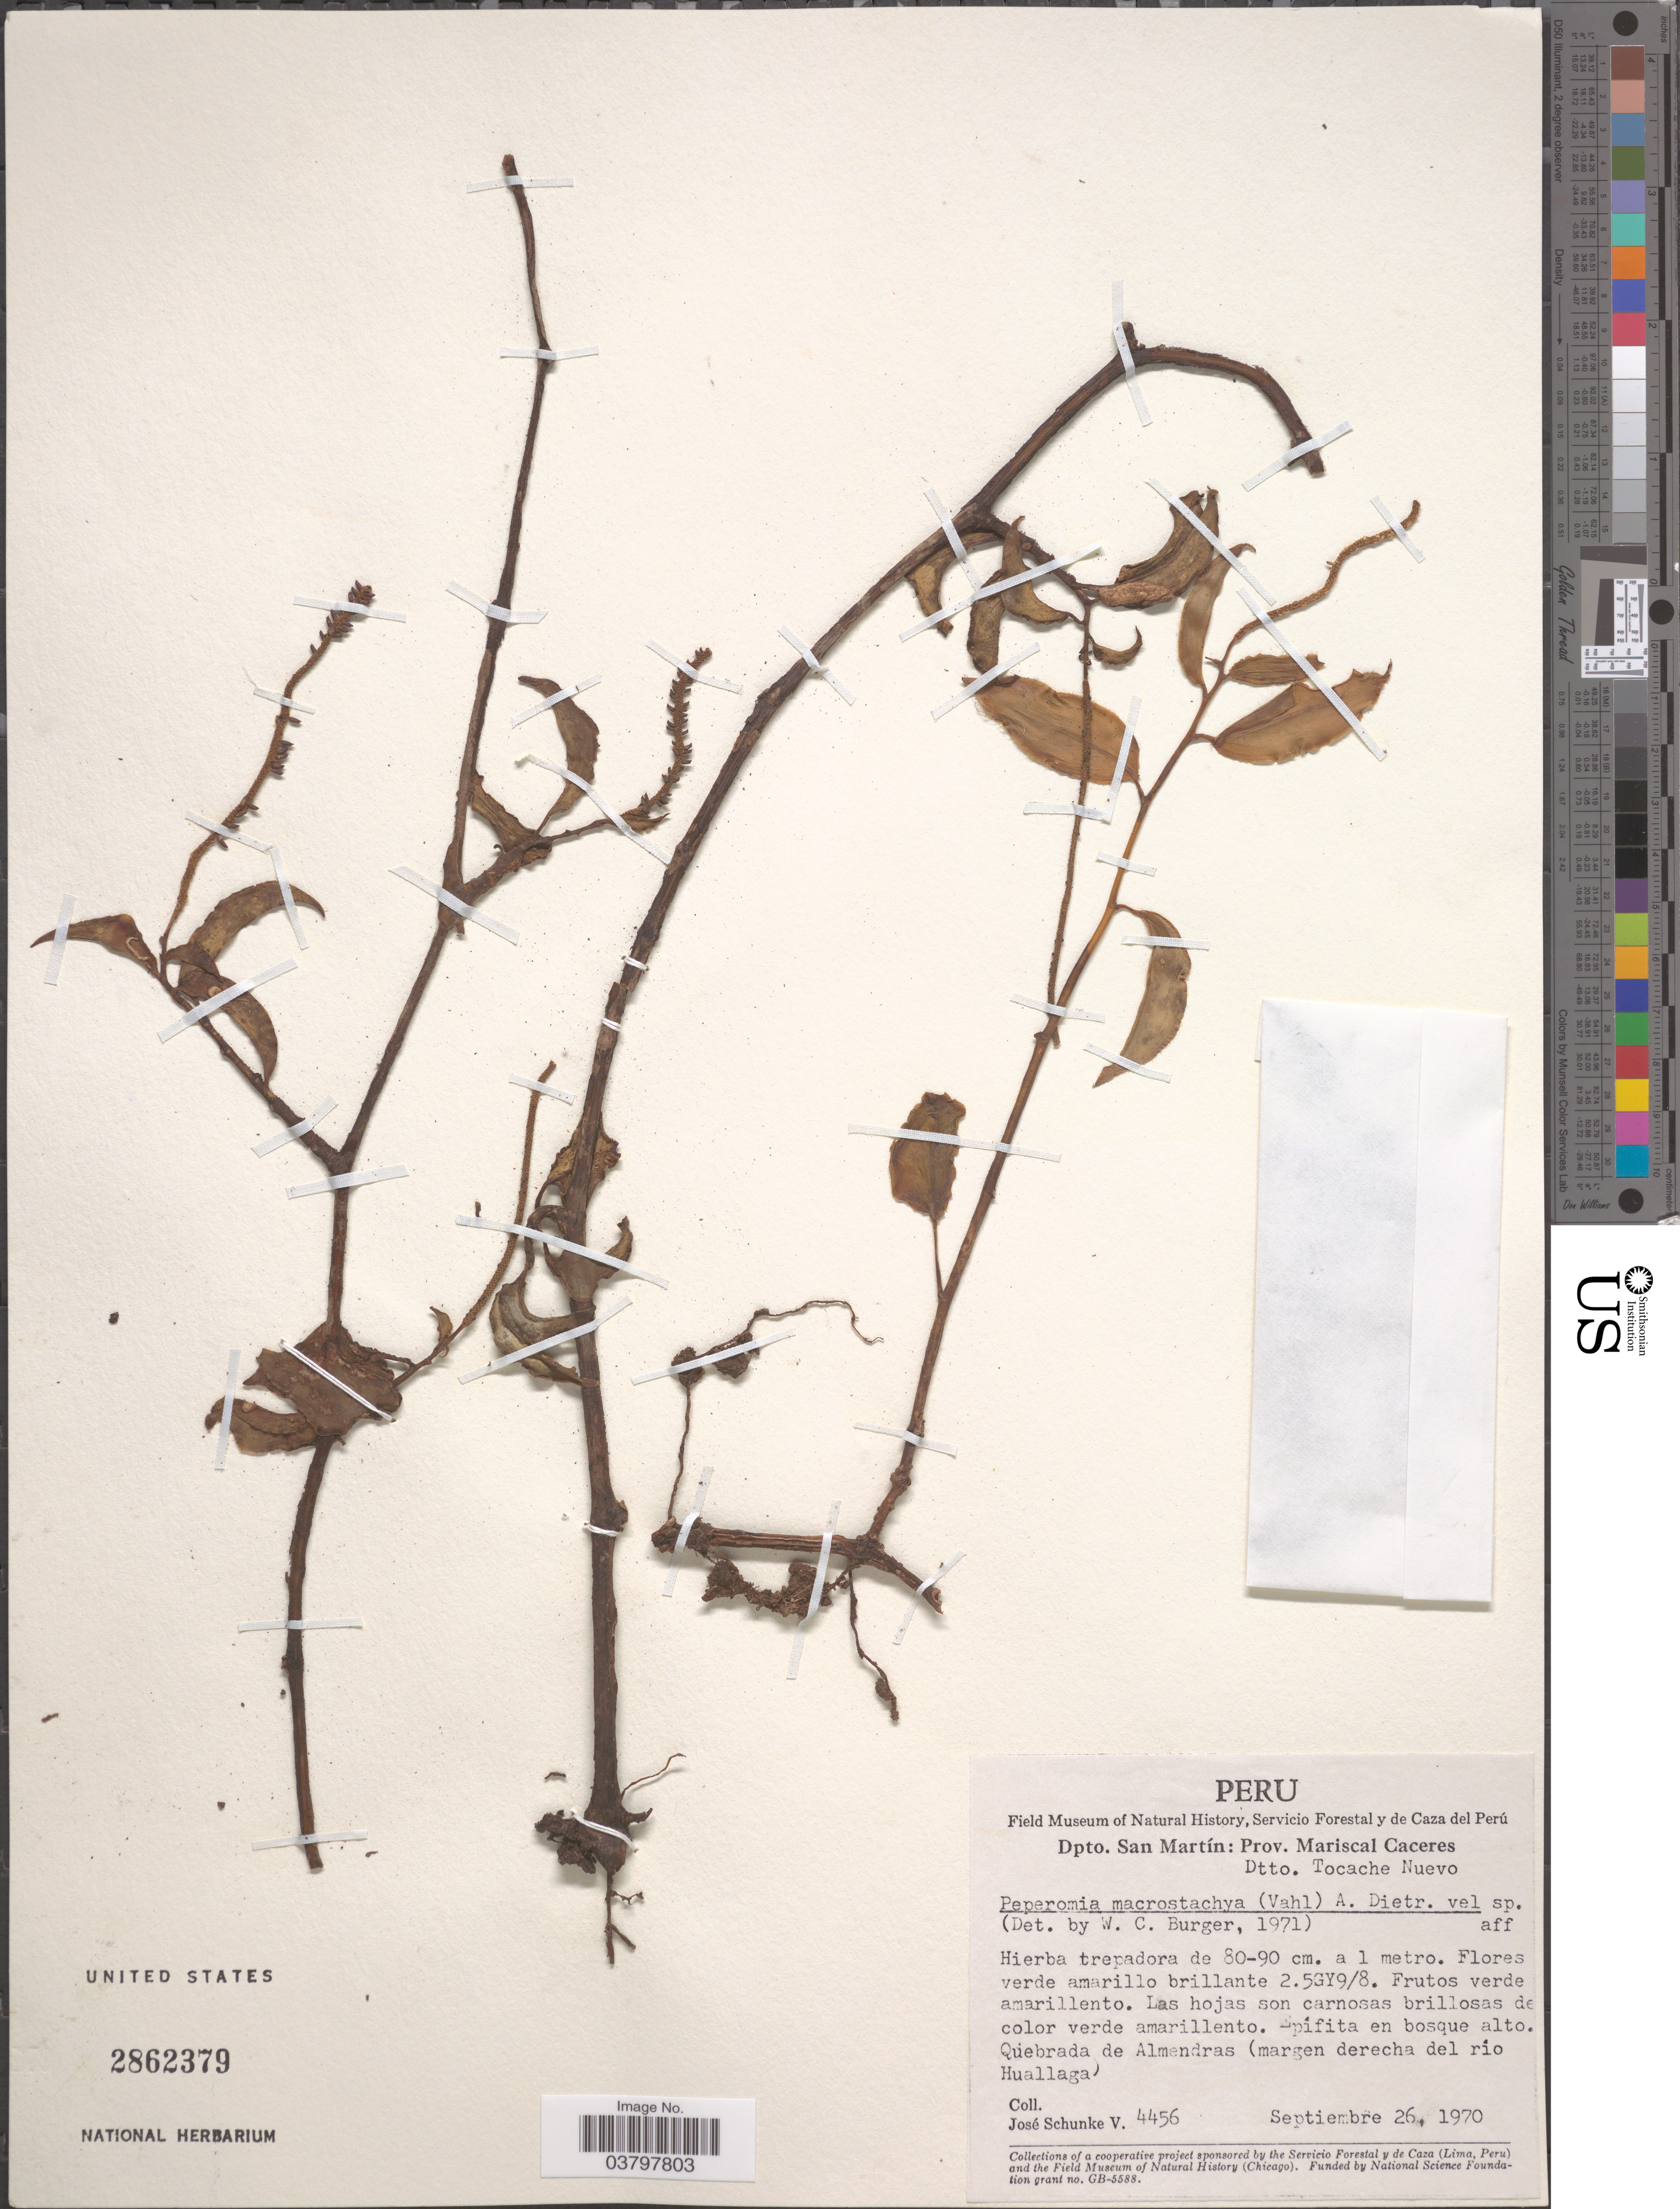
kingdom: Plantae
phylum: Tracheophyta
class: Magnoliopsida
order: Piperales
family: Piperaceae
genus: Peperomia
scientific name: Peperomia macrostachya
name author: (Vahl) A. Dietr.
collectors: J. Schunke Vigo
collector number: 4456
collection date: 1970-09-26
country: Peru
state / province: San Martín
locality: Dpto. San Martín: Prov. Mariscal Caceres Dtto. Tocache Nuevo. Quebrada de Almendras (margen derecha del río Huallaga).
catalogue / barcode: US 2862379